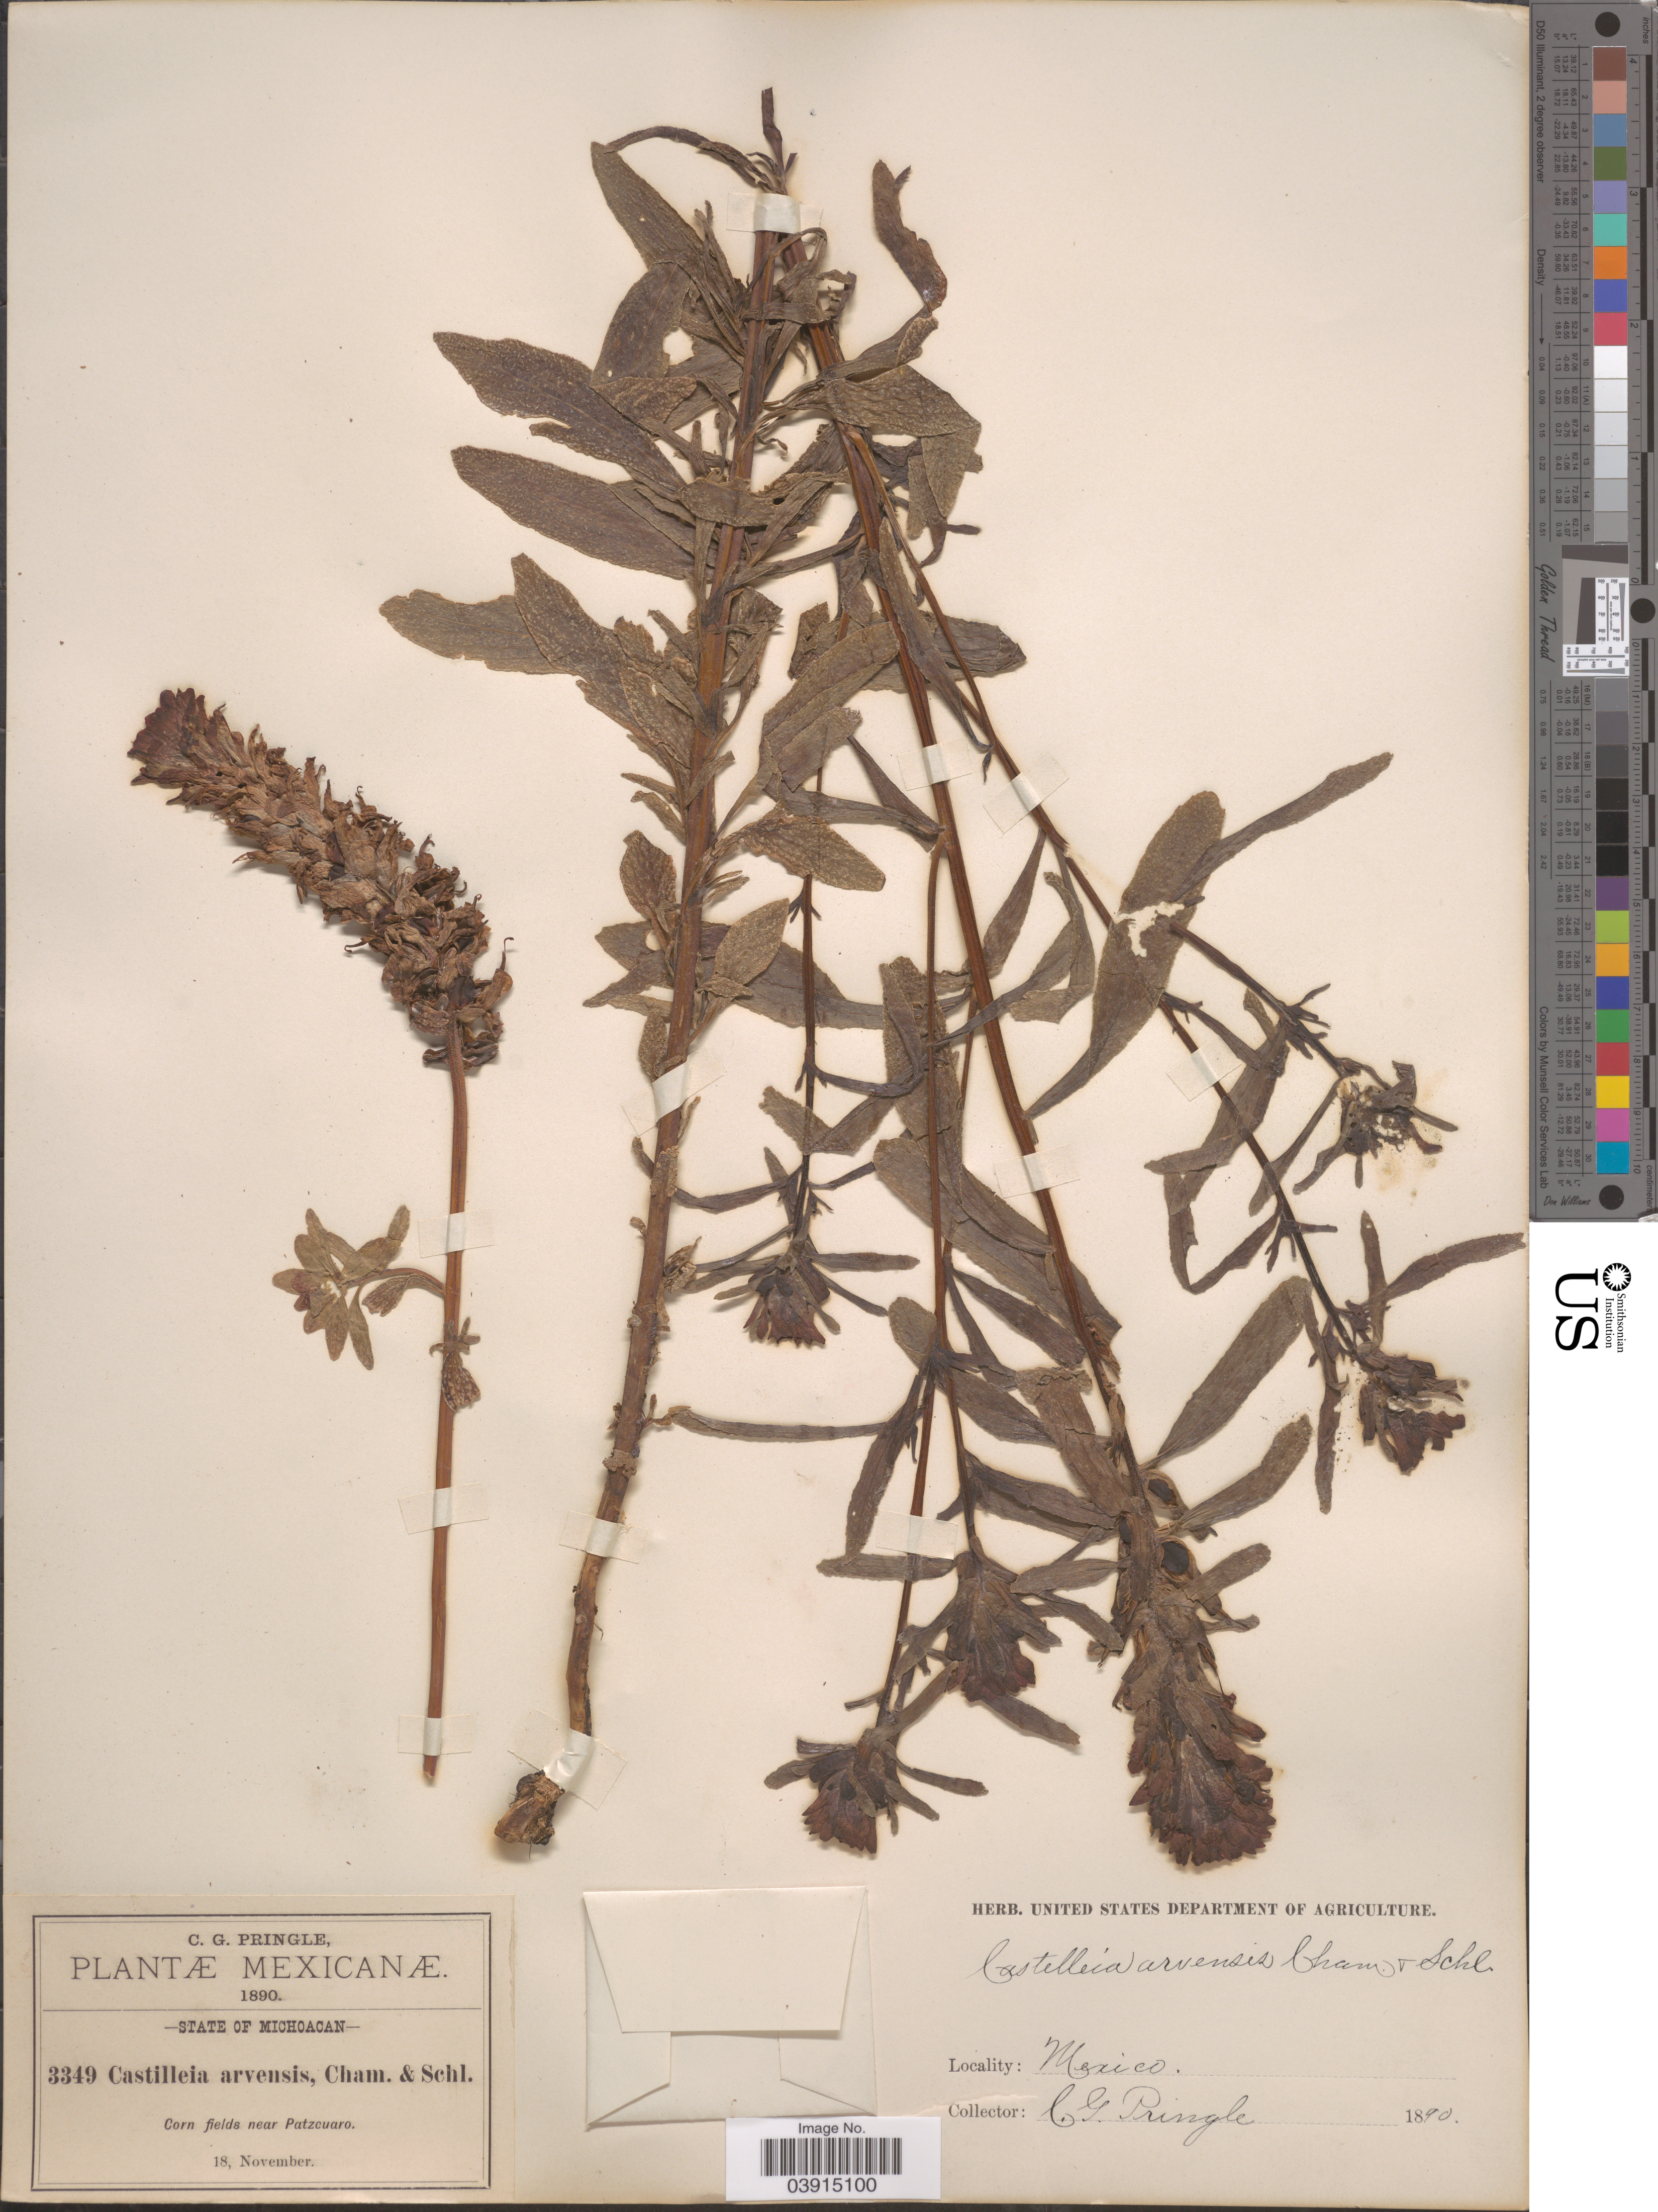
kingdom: Plantae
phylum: Tracheophyta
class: Magnoliopsida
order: Lamiales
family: Orobanchaceae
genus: Castilleja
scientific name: Castilleja arvensis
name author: Schltdl. & Cham.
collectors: C. G. Pringle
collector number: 3349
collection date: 1890-11-18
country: Mexico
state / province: Michoacán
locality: Corn fields near Patzcuaro.